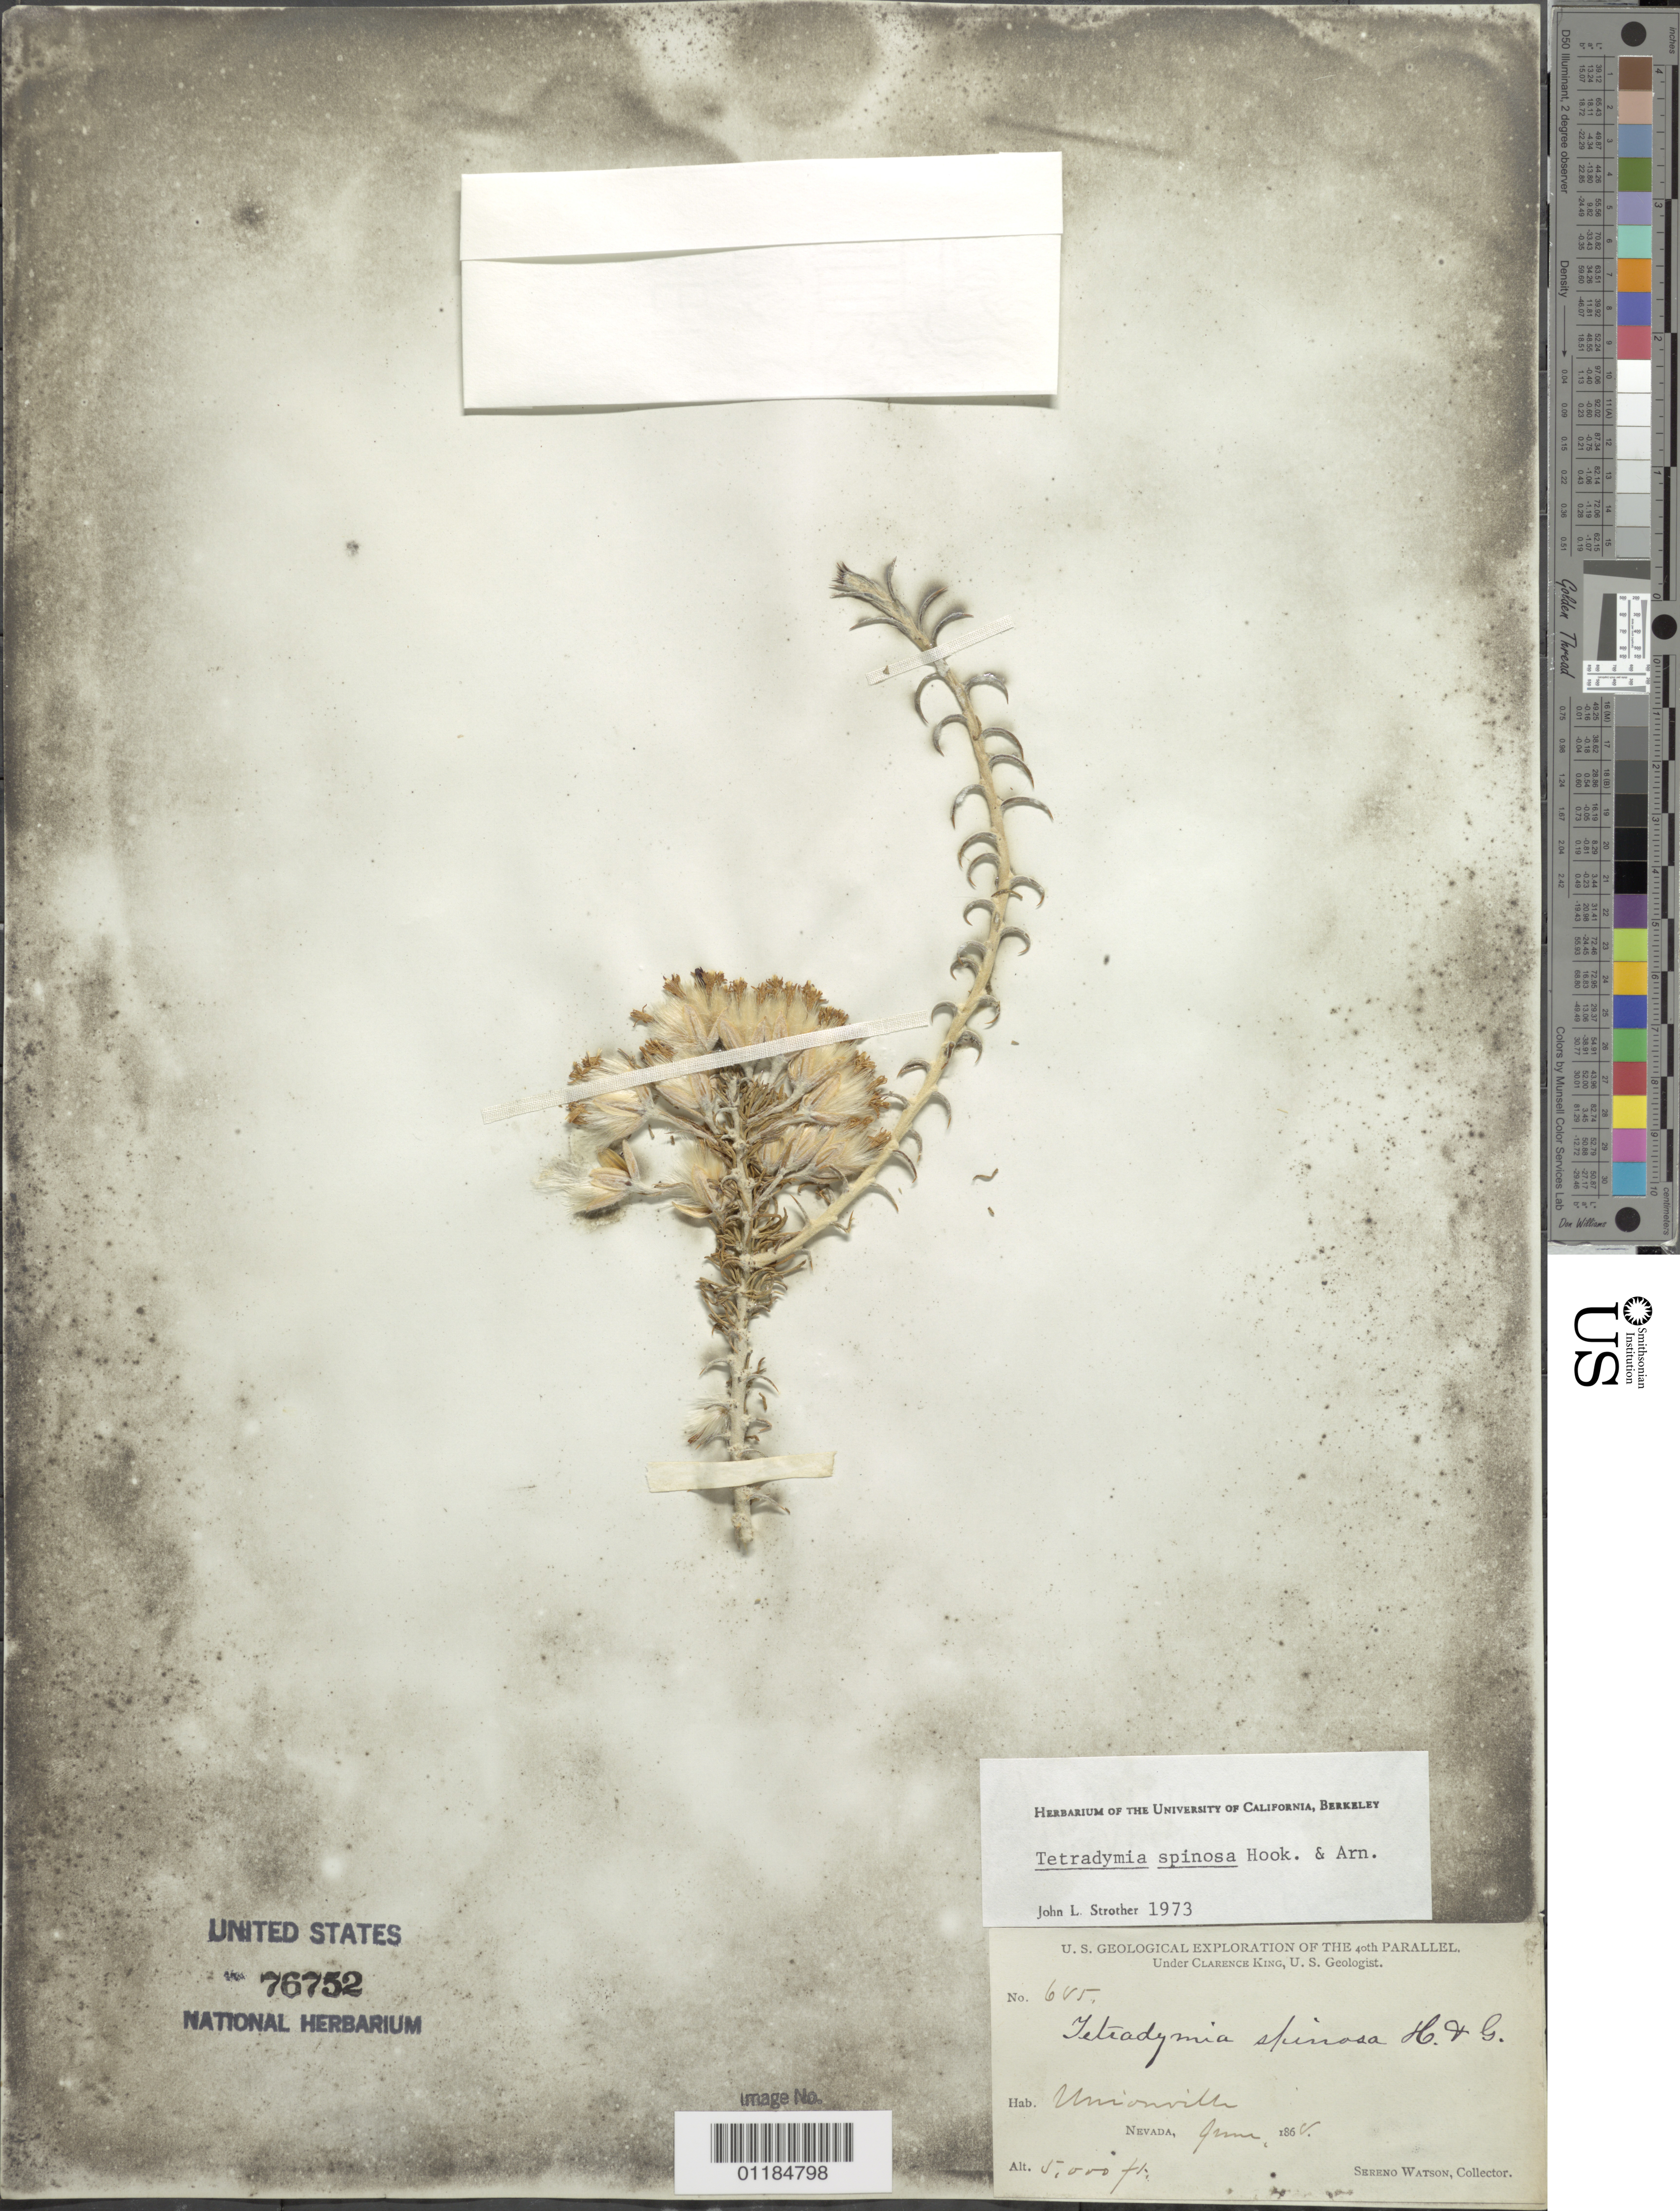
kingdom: Plantae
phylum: Tracheophyta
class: Magnoliopsida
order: Asterales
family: Asteraceae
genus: Tetradymia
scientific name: Tetradymia spinosa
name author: Hook. & Arn.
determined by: Strother, J. L., (UC), University of California Berkeley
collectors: S. Watson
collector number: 685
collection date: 1868-06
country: United States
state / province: Nevada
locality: Unionville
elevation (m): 1524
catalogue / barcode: US 76752